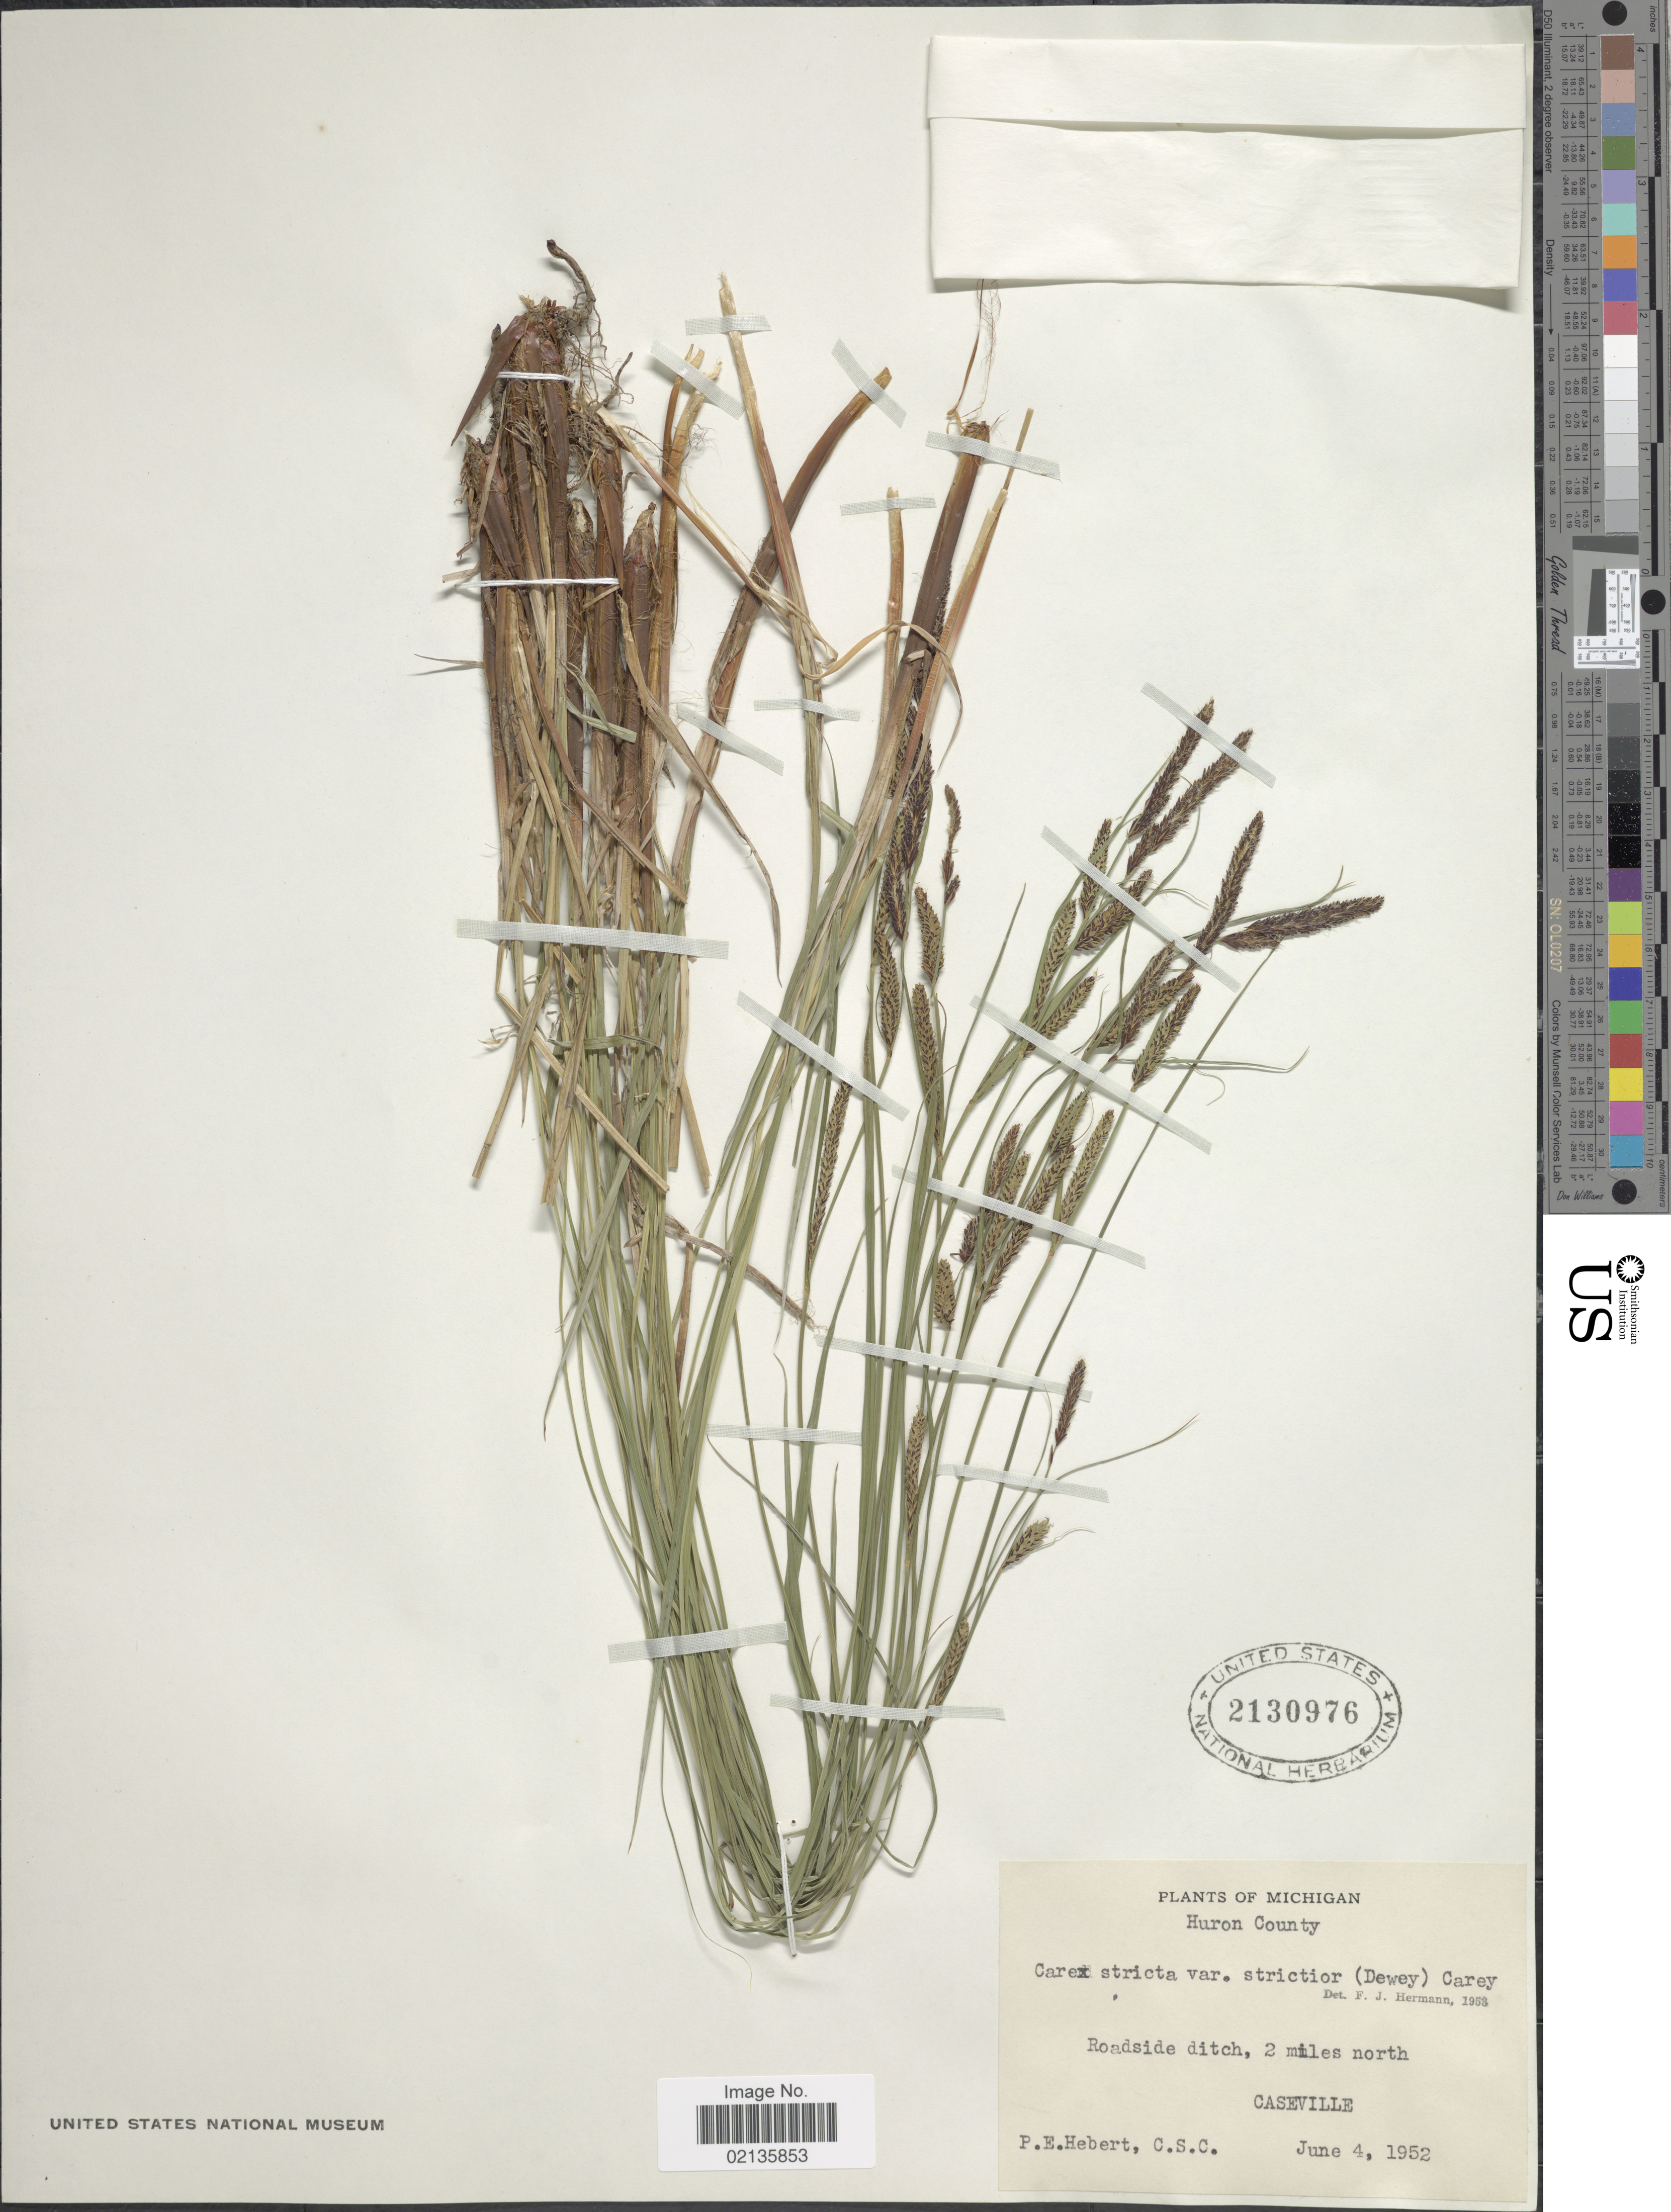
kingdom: Plantae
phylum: Tracheophyta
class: Liliopsida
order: Poales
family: Cyperaceae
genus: Carex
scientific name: Carex stricta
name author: Lam.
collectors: P. Hebert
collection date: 1952-06-04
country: United States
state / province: Michigan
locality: Huron County, Roadside ditch, 2 miles north Caseville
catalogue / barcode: US 2130976